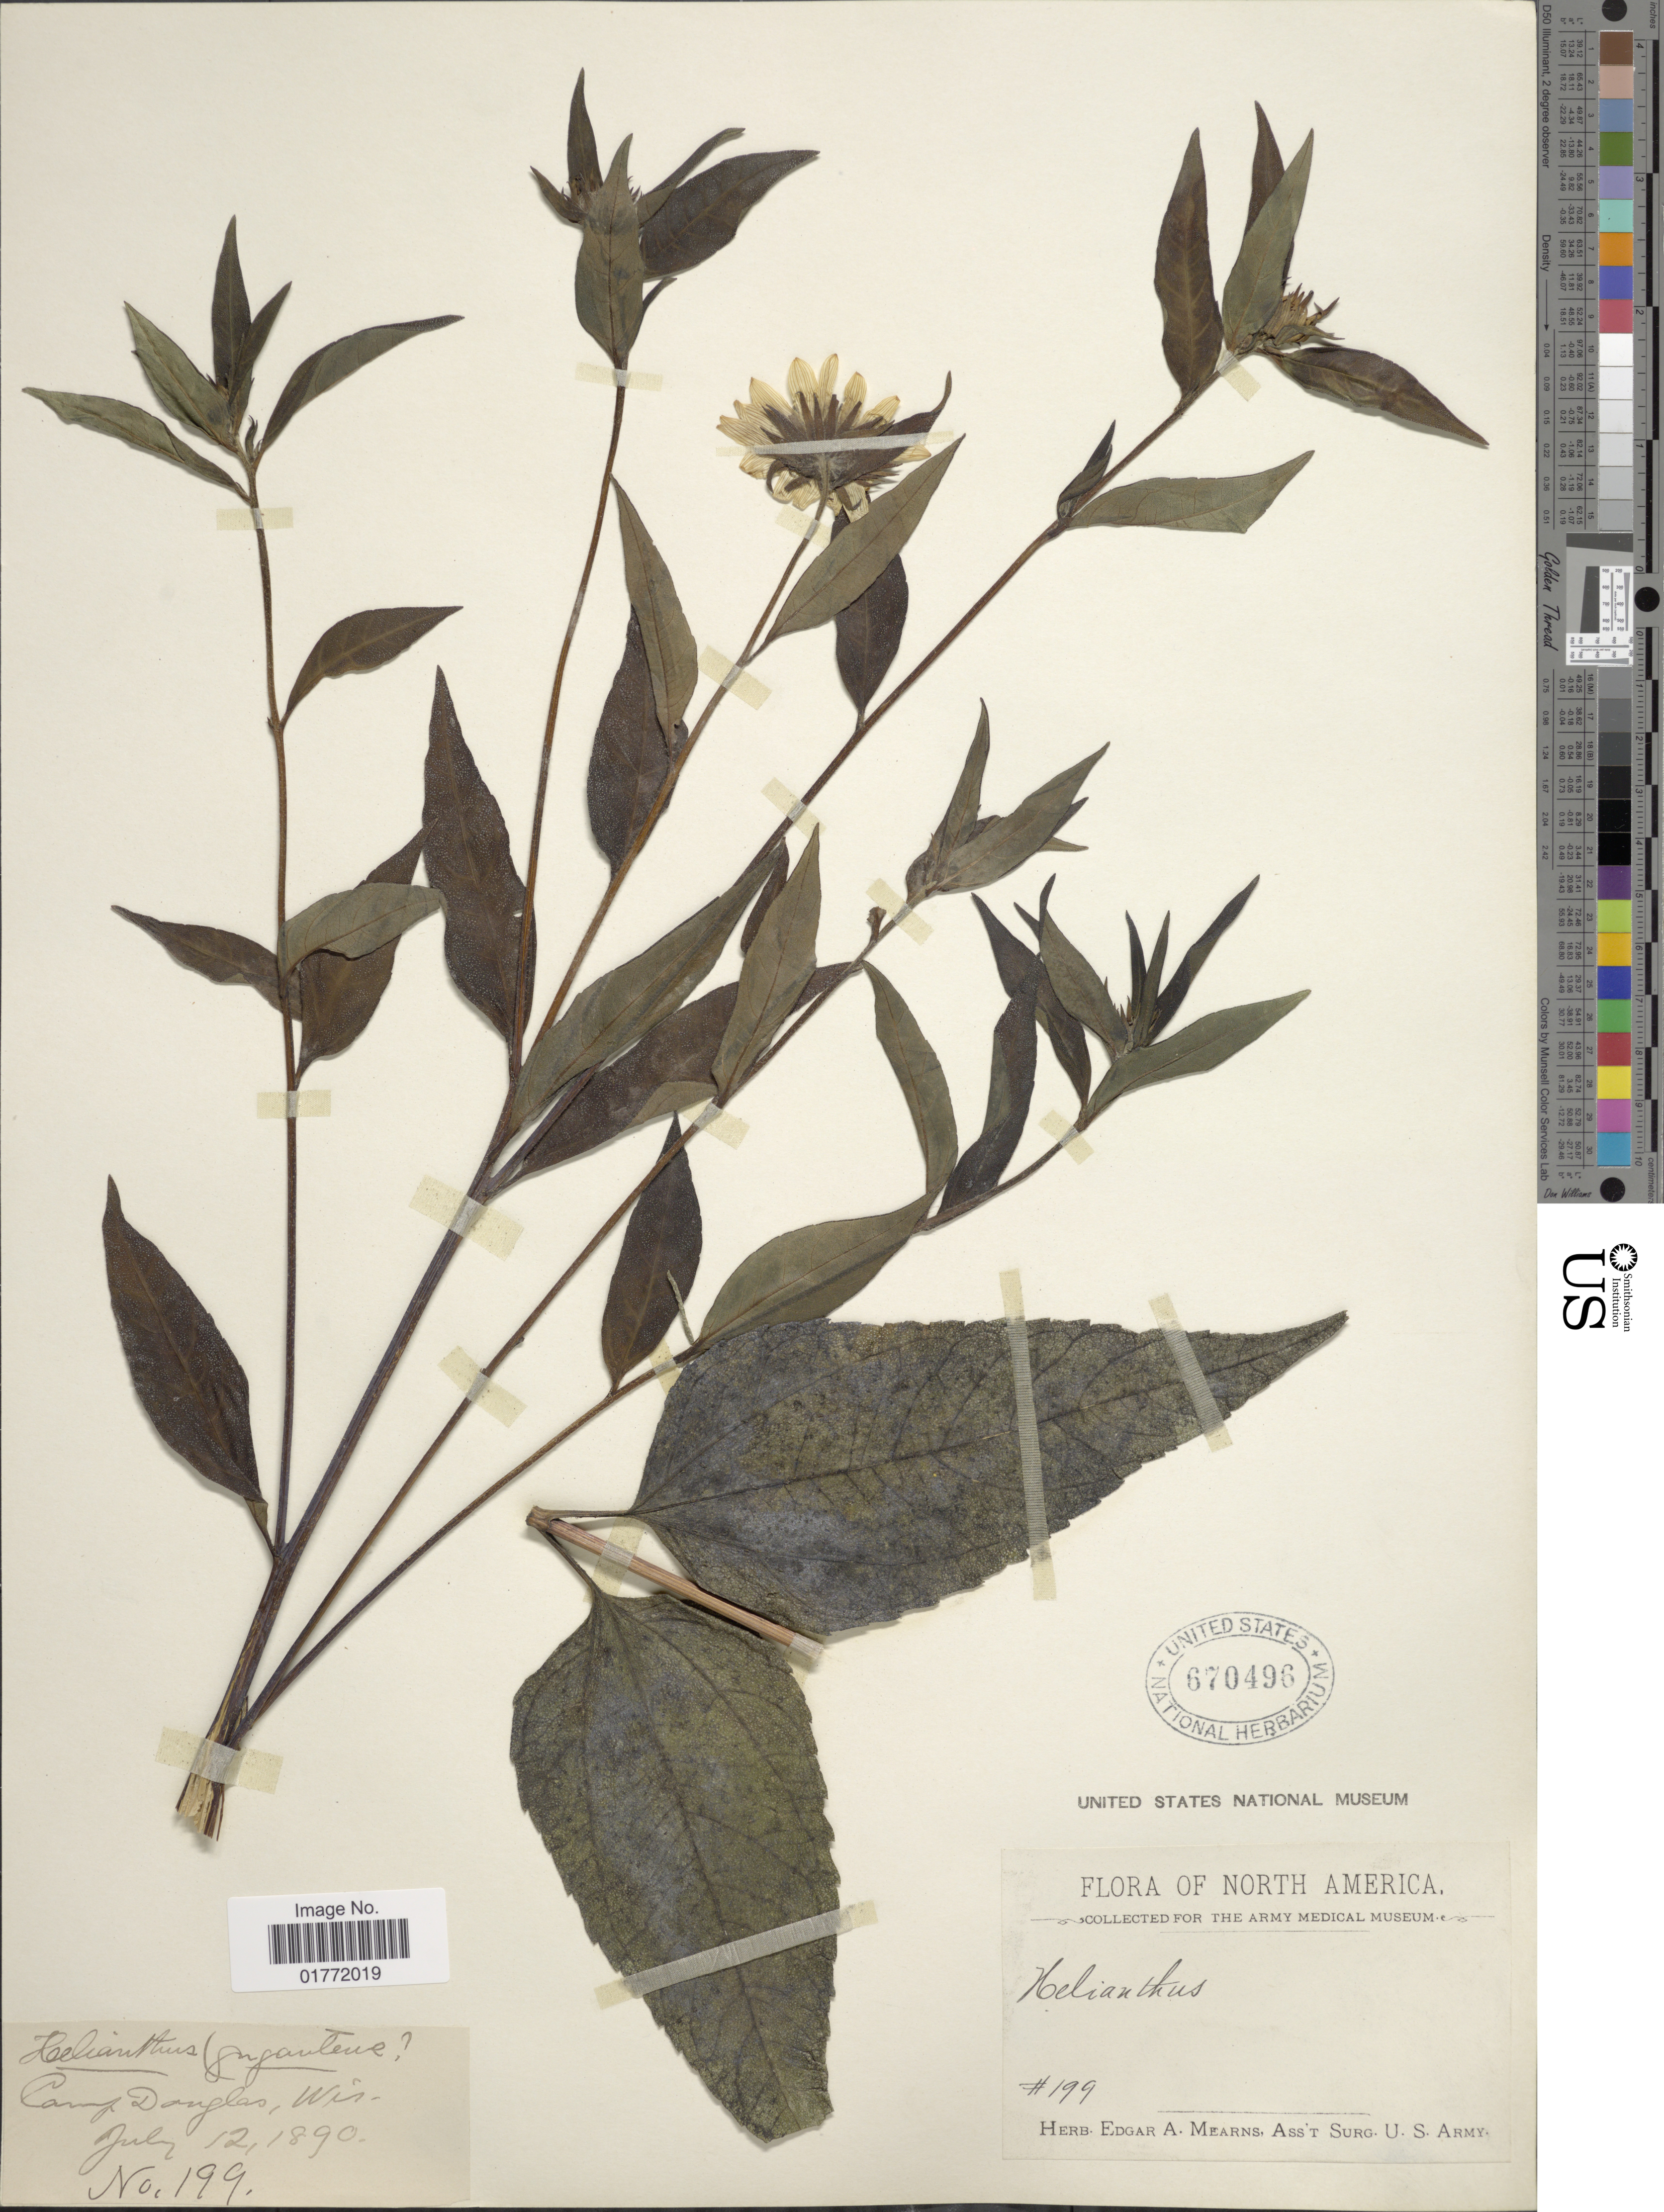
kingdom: Plantae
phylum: Tracheophyta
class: Magnoliopsida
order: Asterales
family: Asteraceae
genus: Helianthus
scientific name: Helianthus tuberosus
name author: L.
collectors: ex herb. Edgar A. Mearns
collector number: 199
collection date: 1890-07-12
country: United States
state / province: Wisconsin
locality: Camp douglas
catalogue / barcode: US 670496